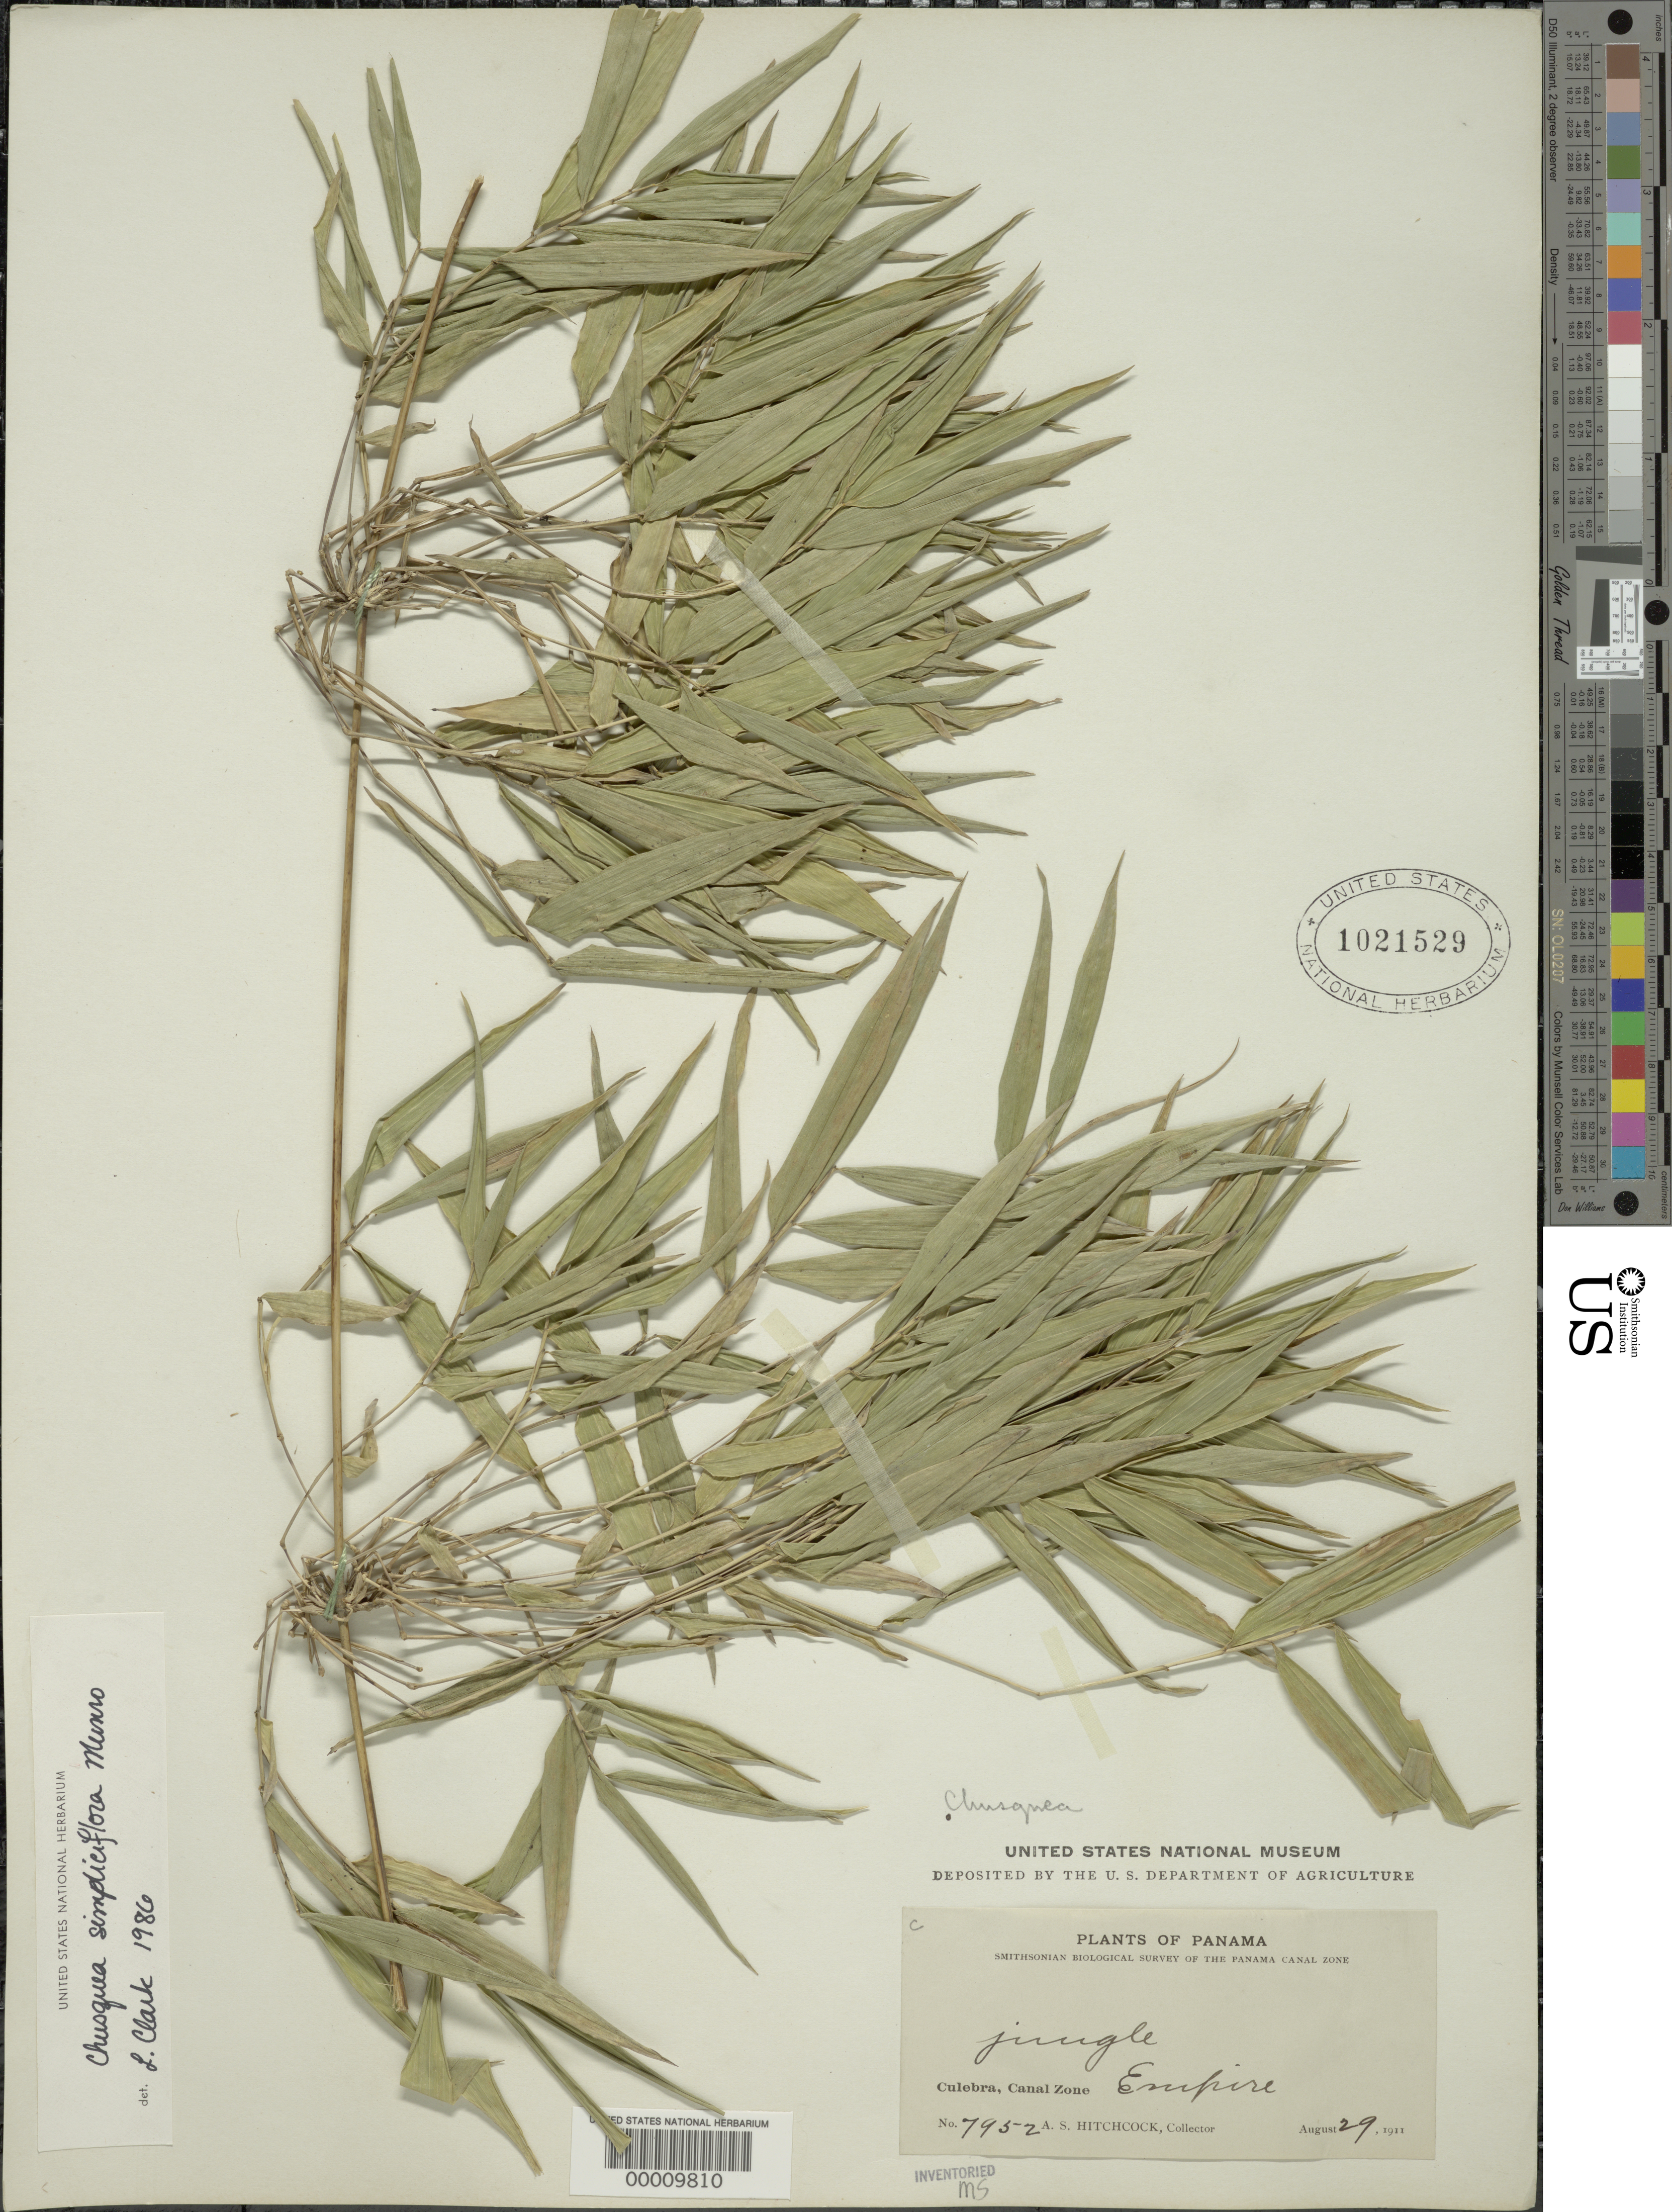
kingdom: Plantae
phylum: Tracheophyta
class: Liliopsida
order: Poales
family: Poaceae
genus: Chusquea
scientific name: Chusquea simpliciflora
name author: Munro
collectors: A. S. Hitchcock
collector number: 7952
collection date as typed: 29 Aug 1921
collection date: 1921-08-29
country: Panama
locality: Culebra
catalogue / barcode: US 1021529